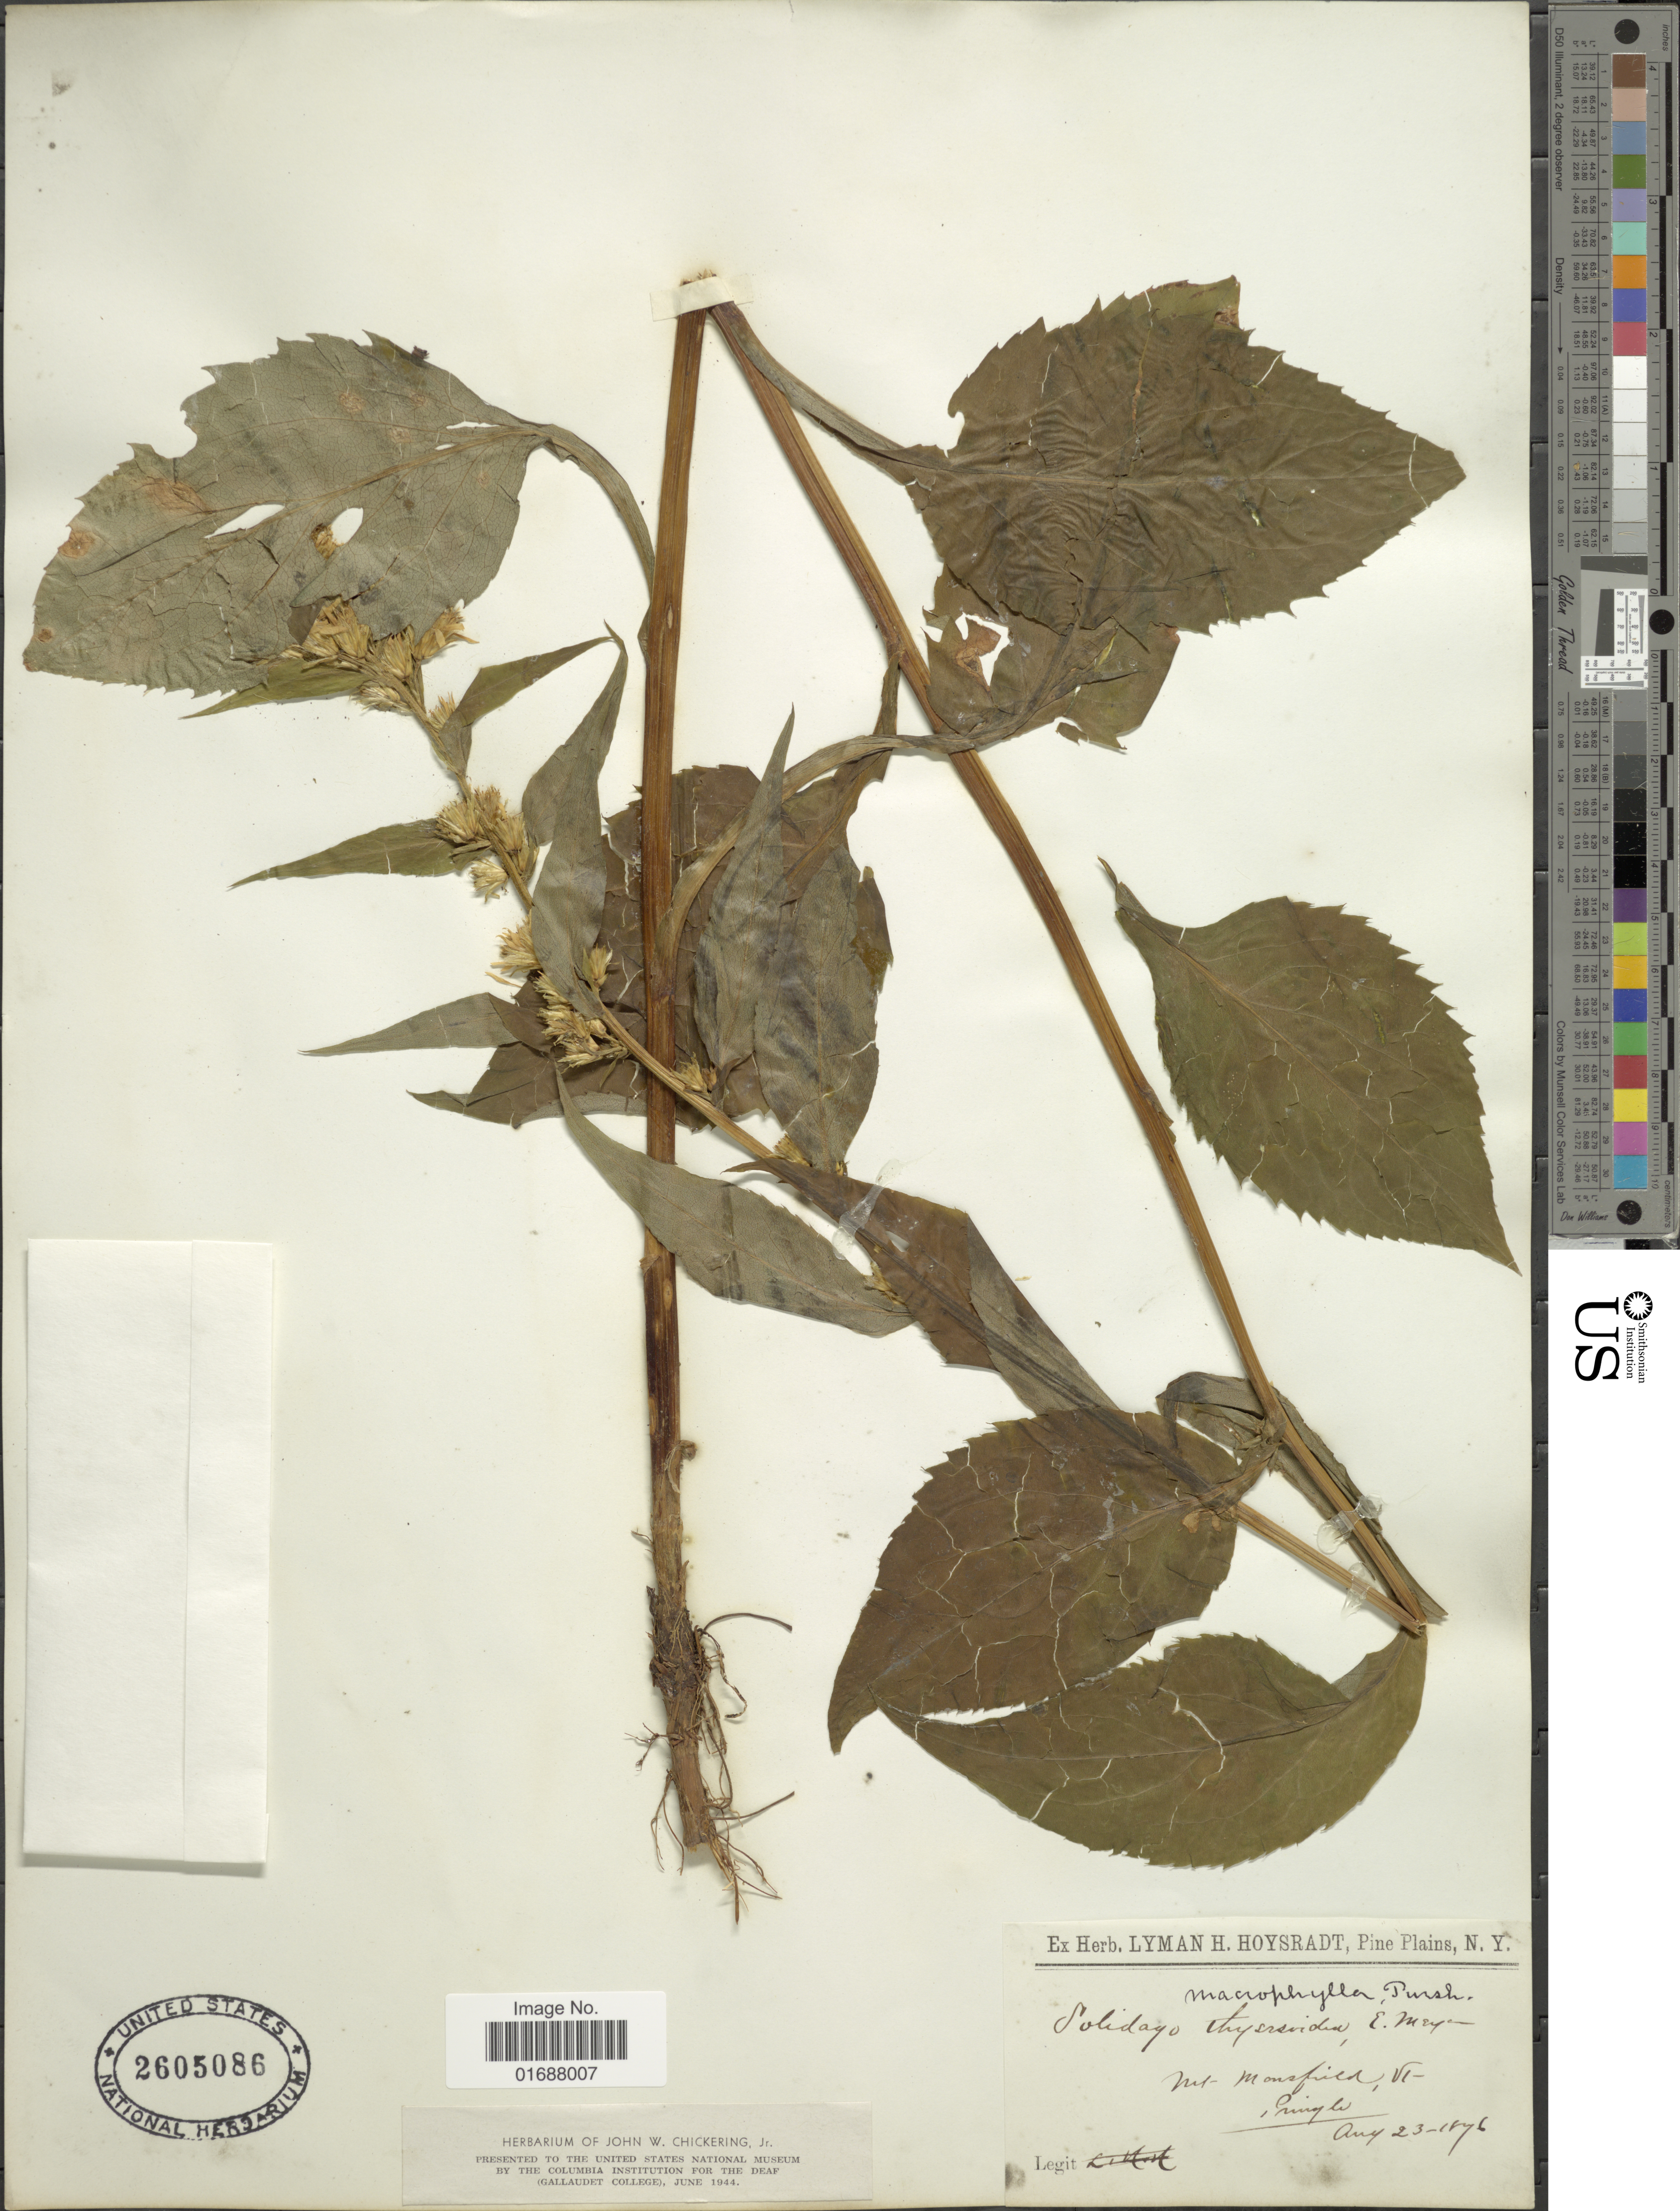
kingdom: Plantae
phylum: Tracheophyta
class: Magnoliopsida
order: Asterales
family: Asteraceae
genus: Solidago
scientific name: Solidago macrophylla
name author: Banks ex Pursh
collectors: -- Pringle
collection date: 1876-08-23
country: United States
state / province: Vermont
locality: Mt. Mansfield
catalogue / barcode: US 2605086